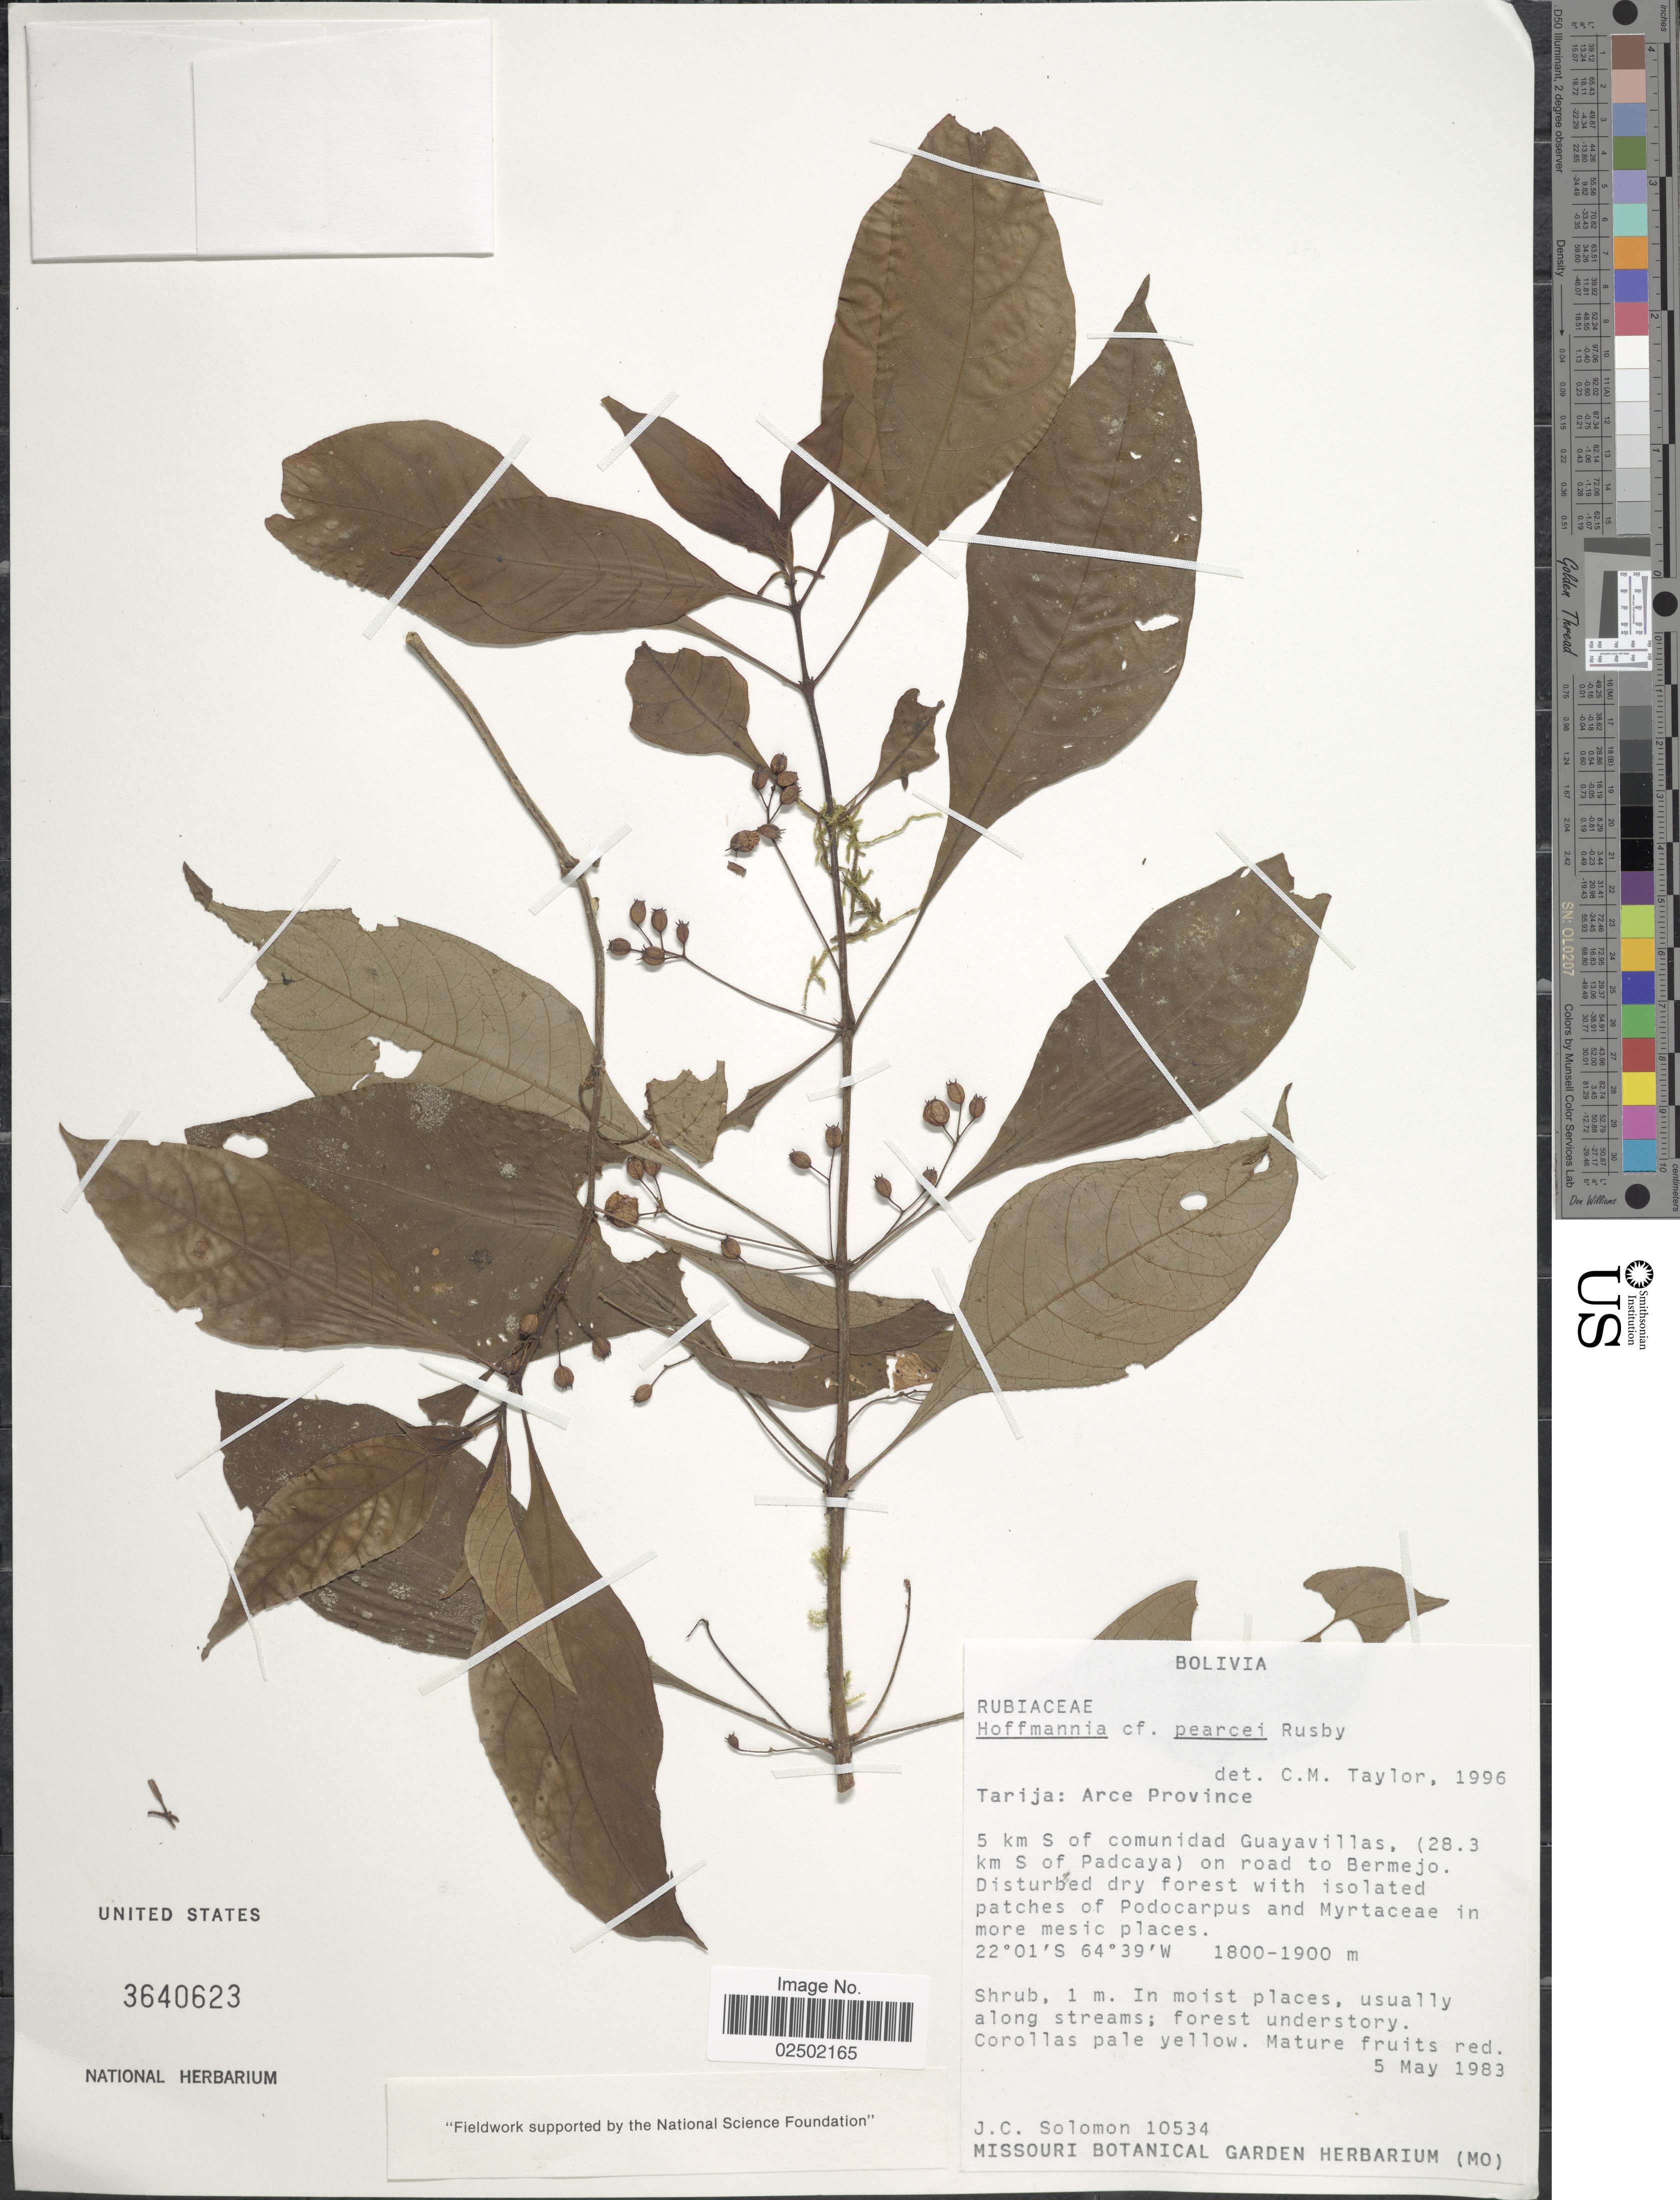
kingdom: Plantae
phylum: Tracheophyta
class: Magnoliopsida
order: Gentianales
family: Rubiaceae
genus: Hoffmannia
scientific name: Hoffmannia pallida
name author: Rusby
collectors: J. C. Solomon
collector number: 10534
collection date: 1983-05-05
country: Bolivia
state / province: Tarija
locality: Tarija: Arce Province, 5 km S of comunidad Guayavillas, (28.3 km S of Padcaya) on road to Bermejo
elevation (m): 1800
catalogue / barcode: US 3640623